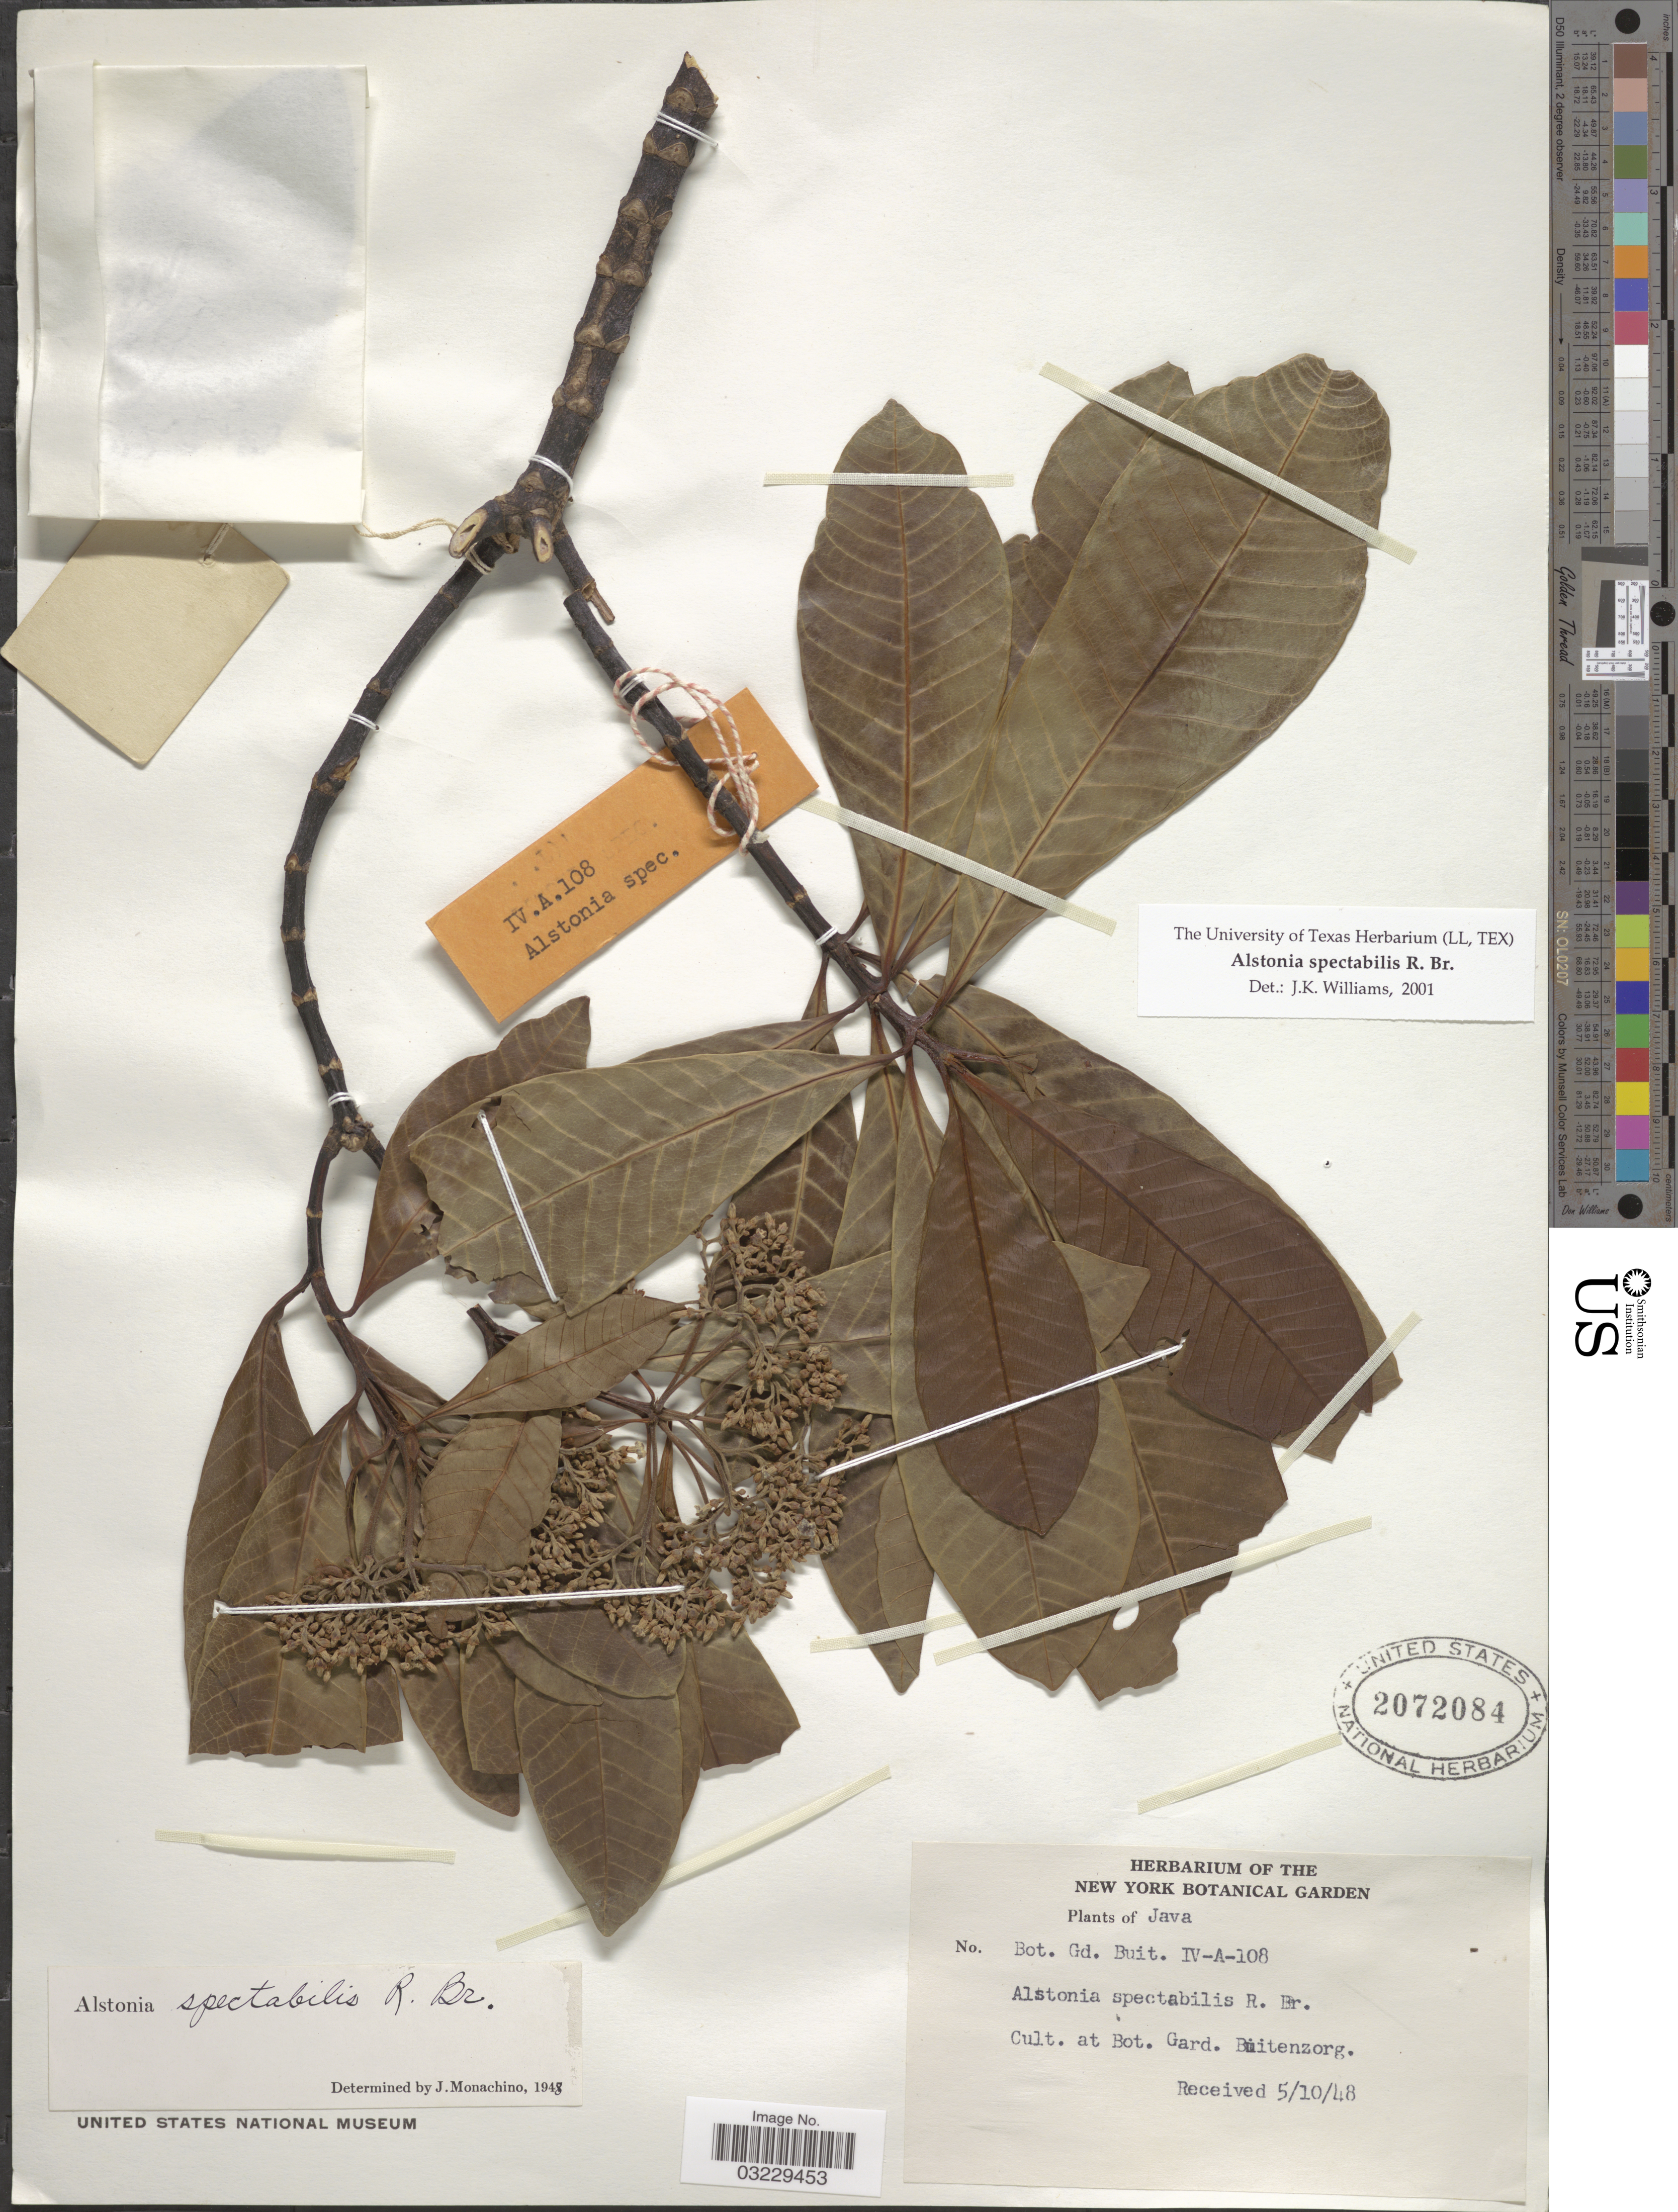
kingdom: Plantae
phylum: Tracheophyta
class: Magnoliopsida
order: Gentianales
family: Apocynaceae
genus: Alstonia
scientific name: Alstonia spectabilis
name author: R. Br.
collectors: New York Botanical Gardens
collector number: Bot. Gd. Buit. IV-A-108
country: Indonesia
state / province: Java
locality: Cult. at Bot. Gard. Buitenzorg.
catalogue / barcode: US 2072084